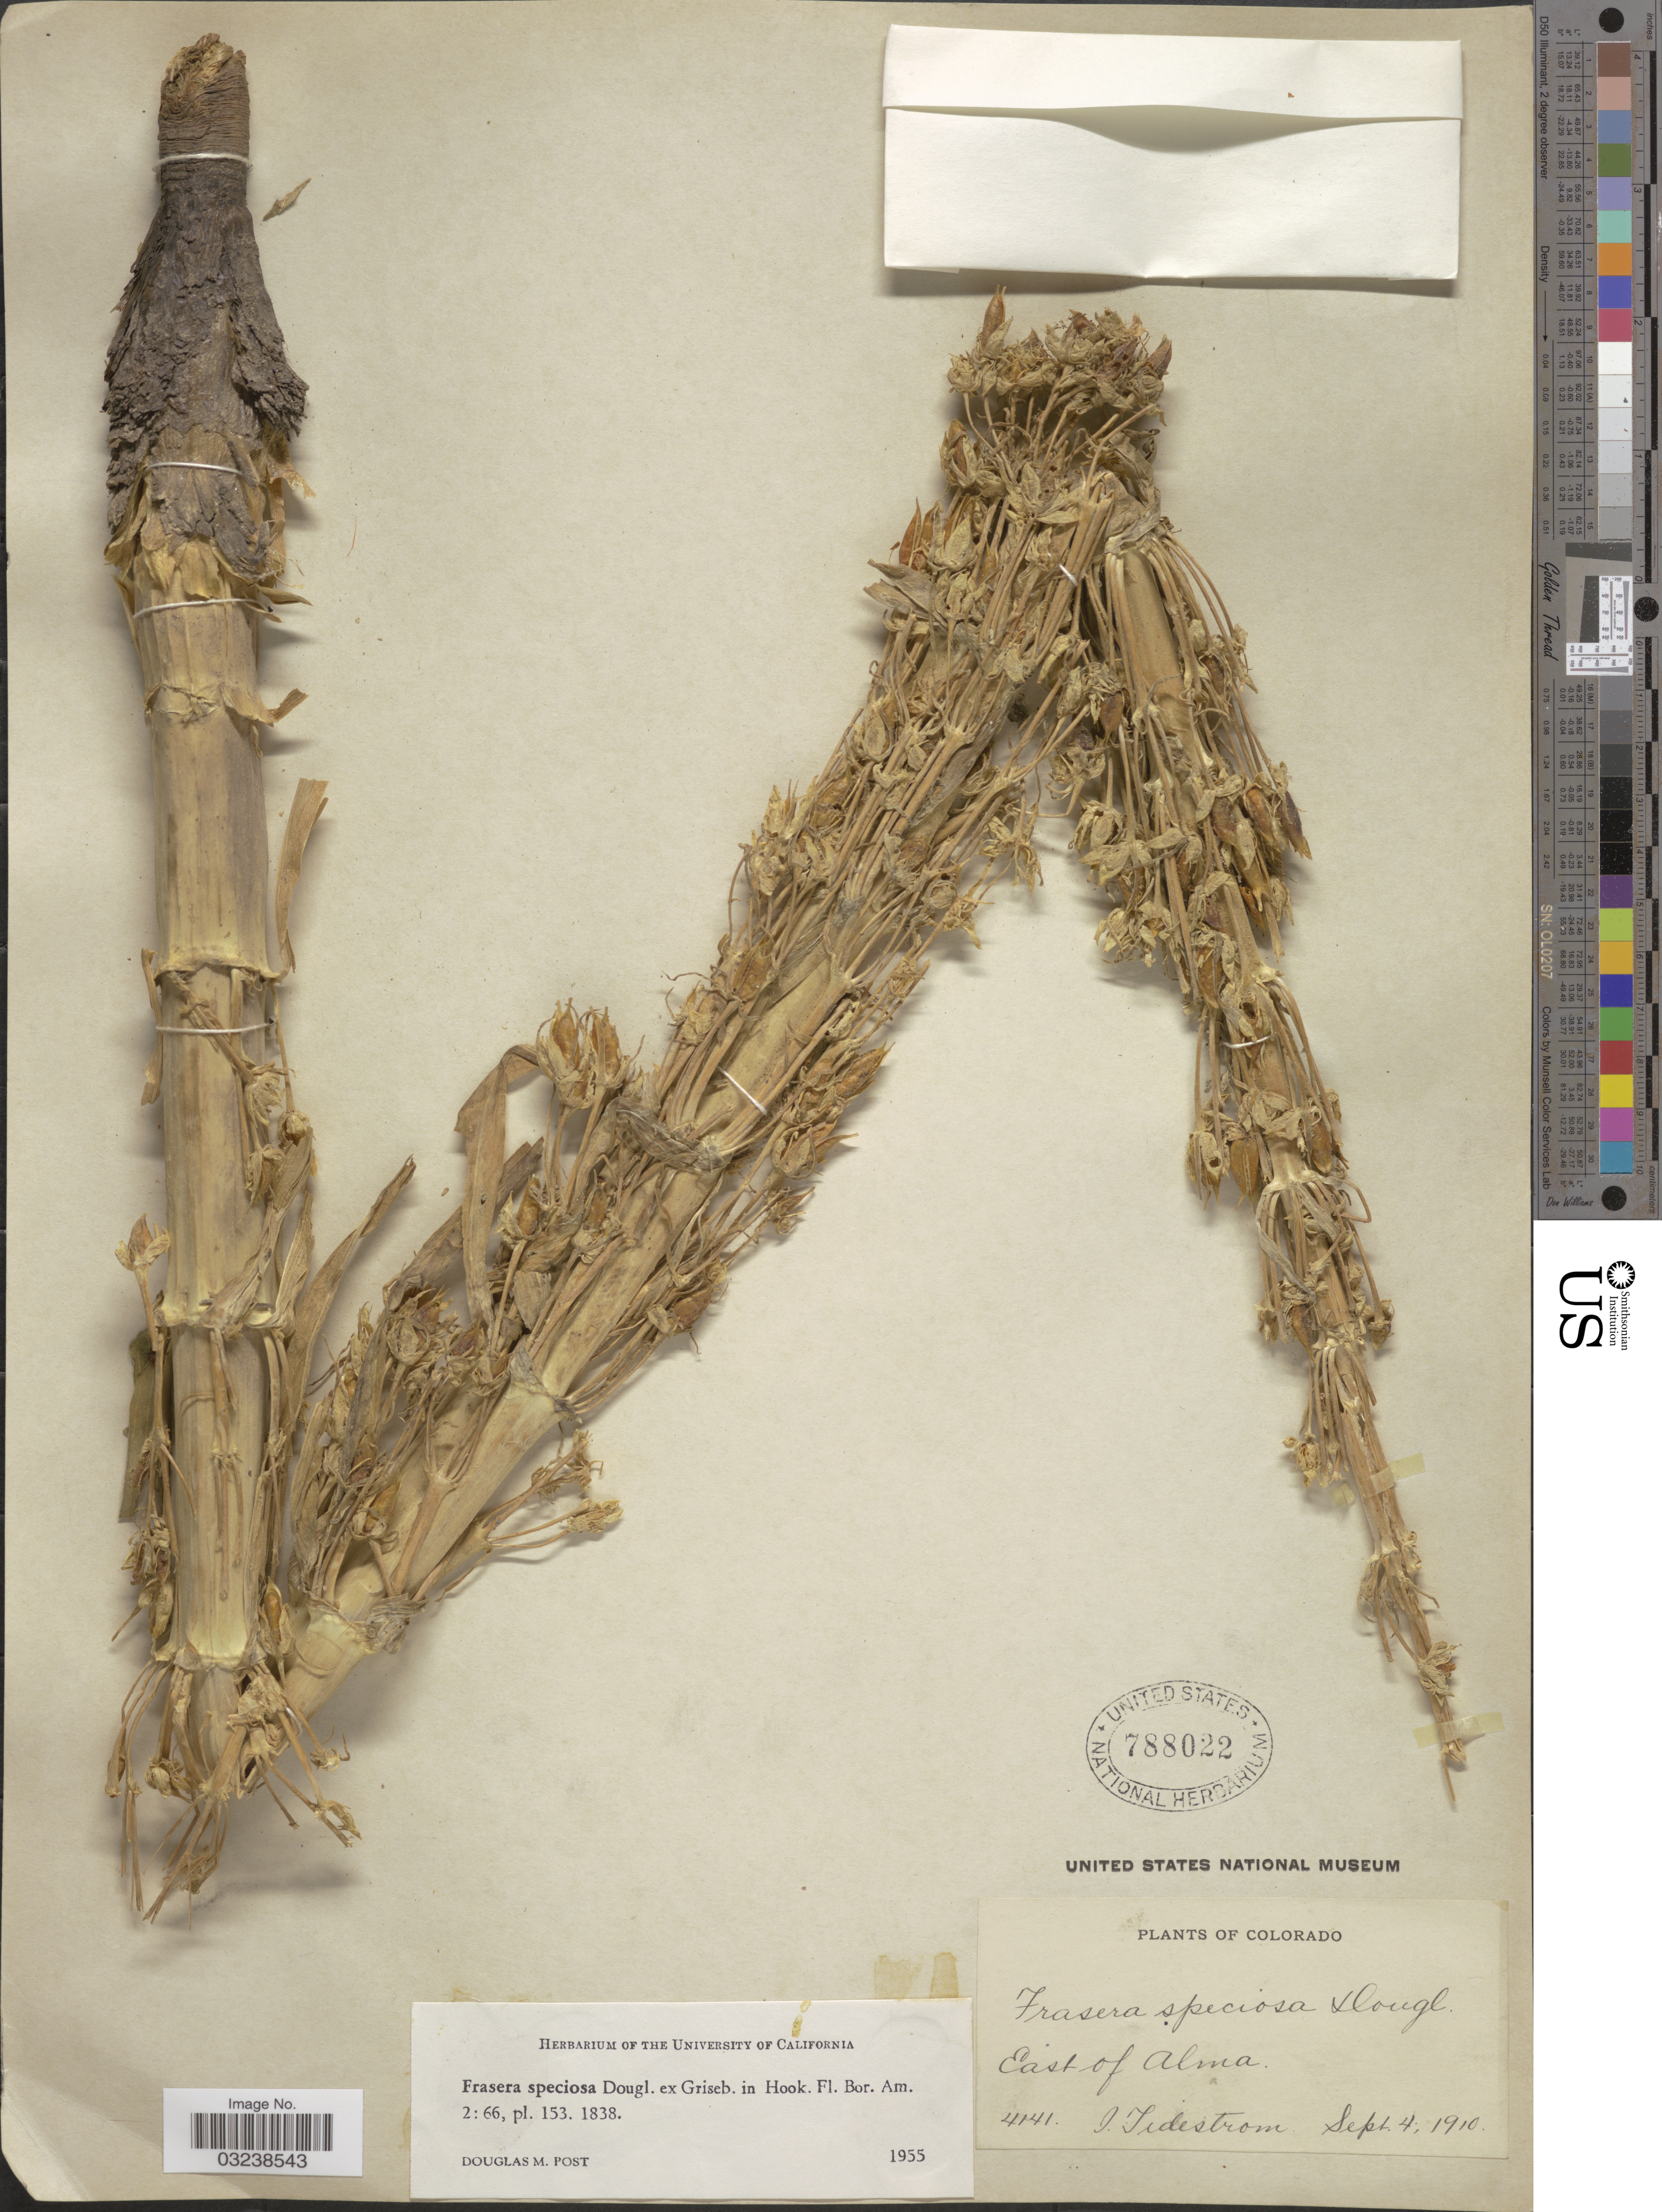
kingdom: Plantae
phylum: Tracheophyta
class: Magnoliopsida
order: Gentianales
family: Gentianaceae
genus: Swertia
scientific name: Swertia radiata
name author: (Kellogg) Kuntze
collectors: I. F. Tidestrom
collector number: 4141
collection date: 1910-09-04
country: United States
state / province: Colorado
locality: East of Alma.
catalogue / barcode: US 788022